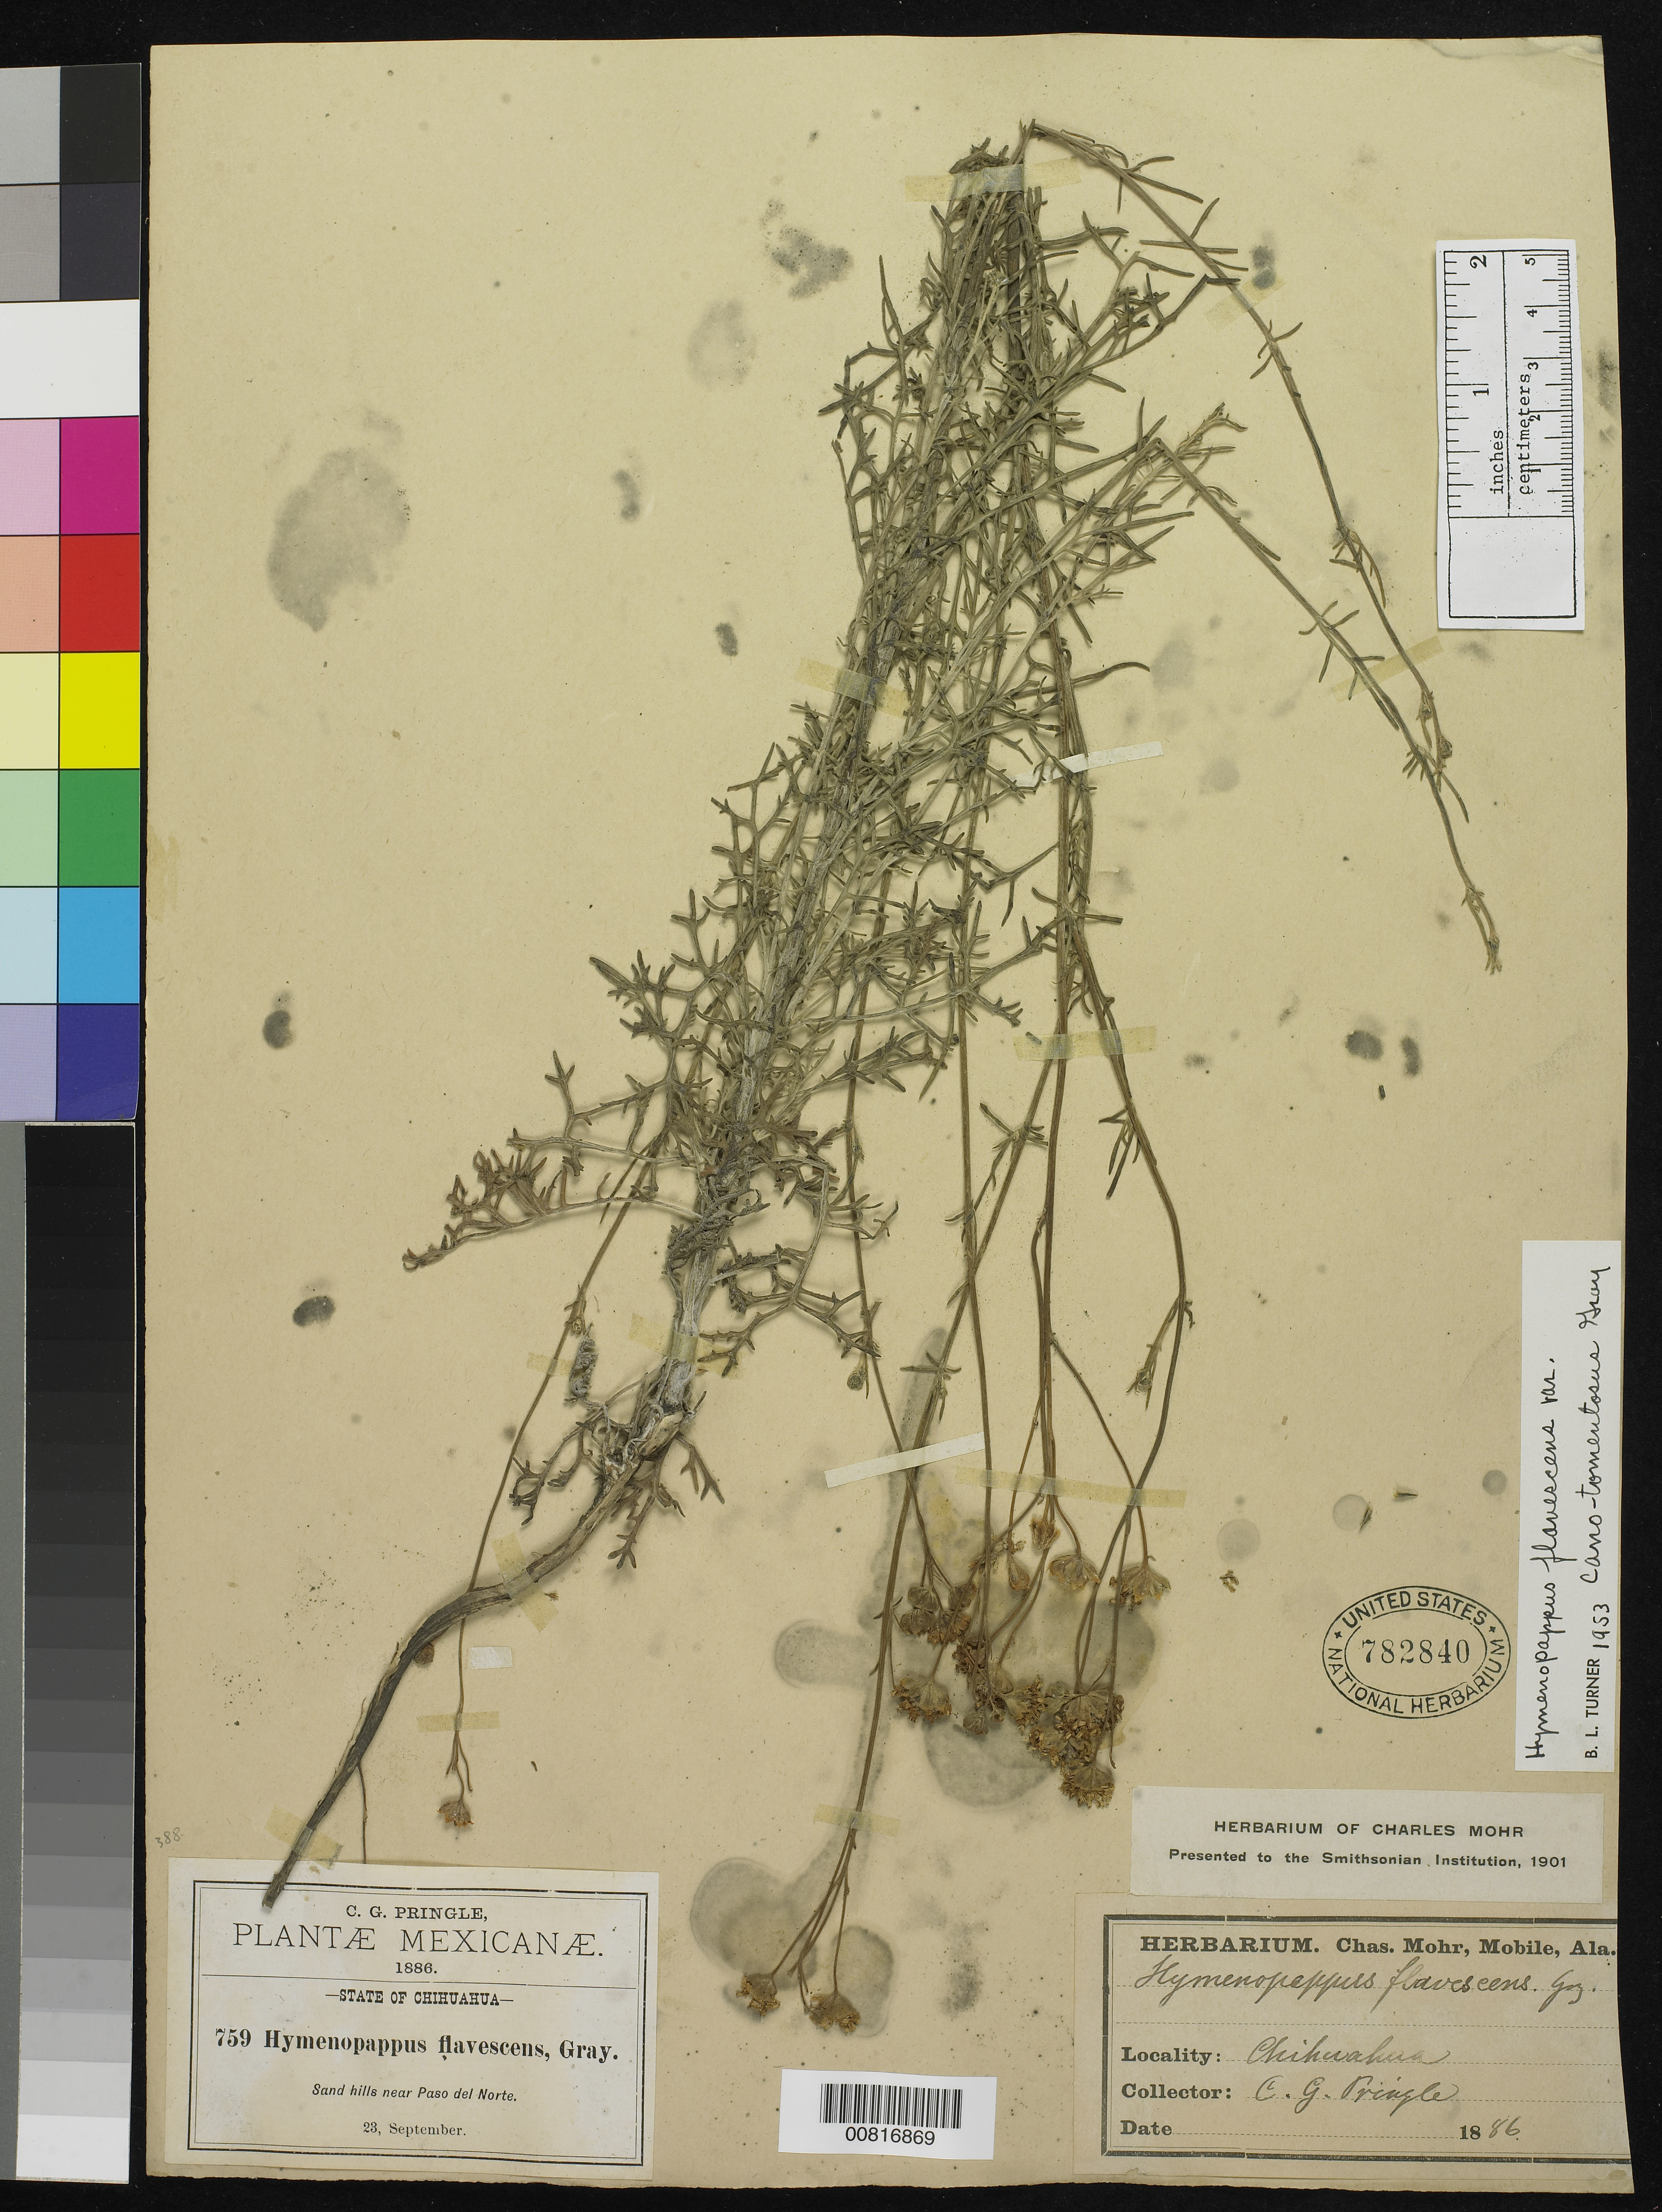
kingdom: Plantae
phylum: Tracheophyta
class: Magnoliopsida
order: Asterales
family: Asteraceae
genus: Hymenopappus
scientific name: Hymenopappus flavescens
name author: A. Gray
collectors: C. G. Pringle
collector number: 759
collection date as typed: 23 Sep 1886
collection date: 1886-09-23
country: Mexico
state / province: Chihuahua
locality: Sand hills near Paso del Norte, Chihuahua.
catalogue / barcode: US 782840